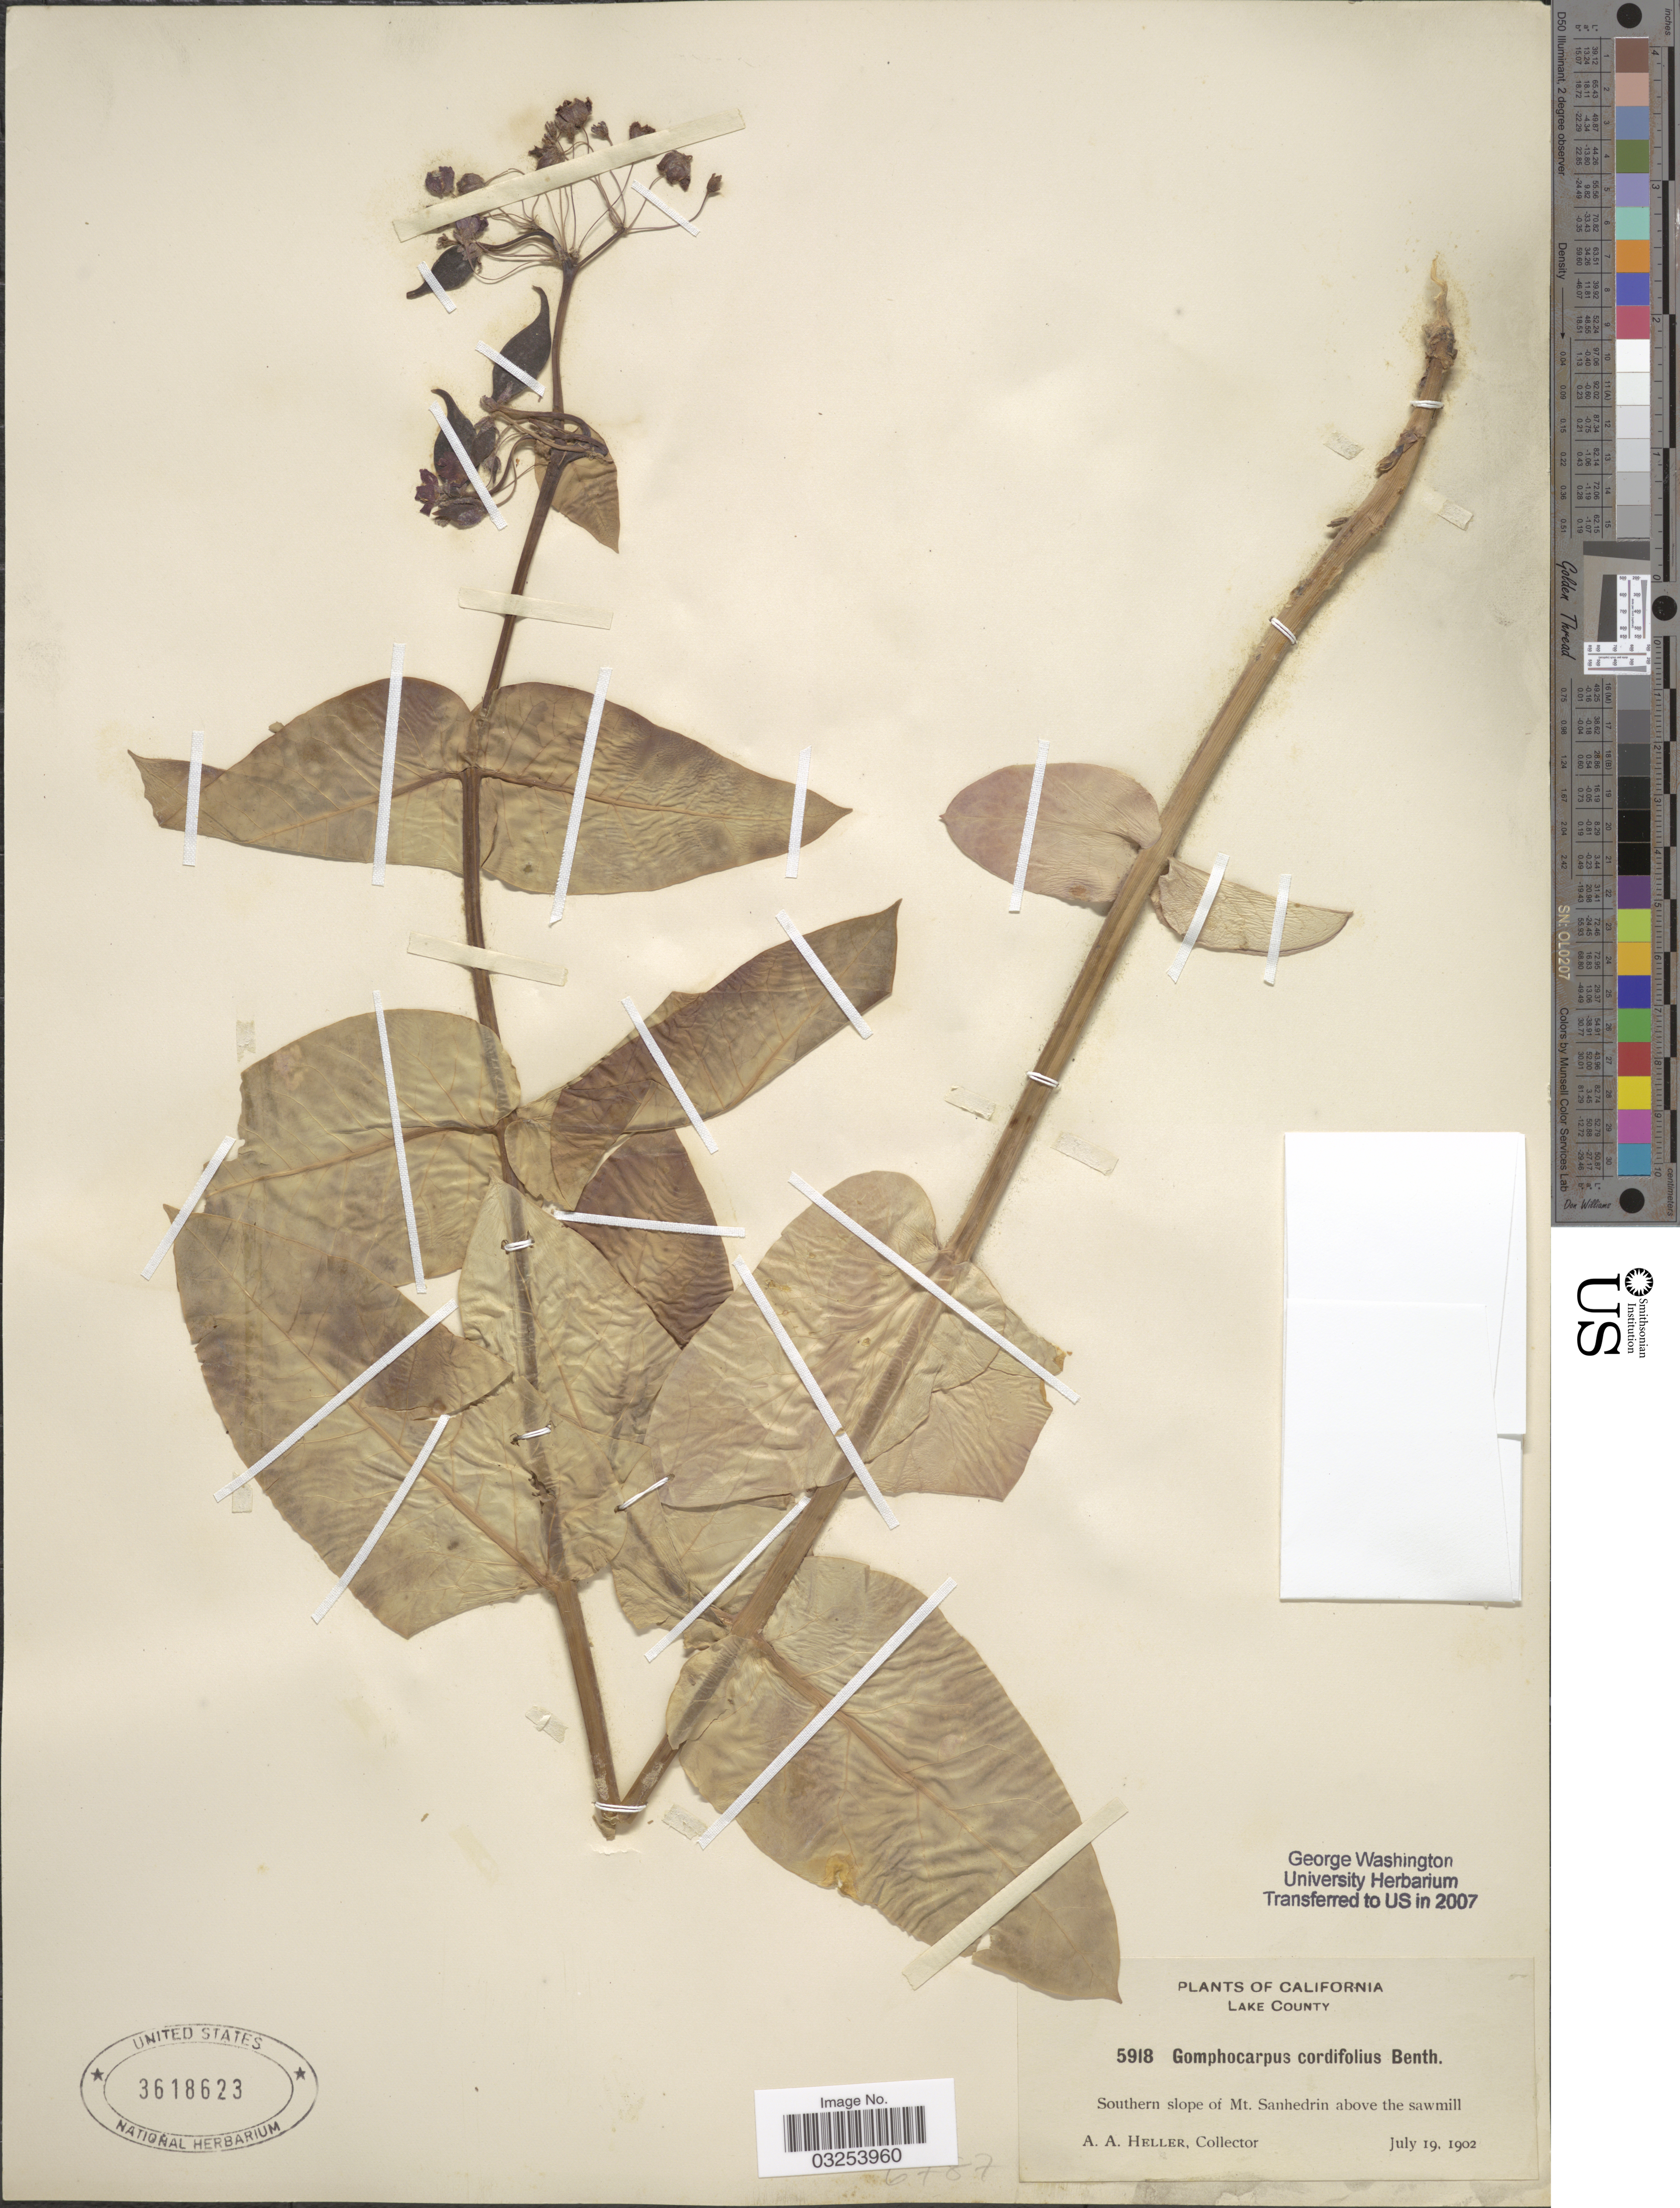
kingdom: Plantae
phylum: Tracheophyta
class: Magnoliopsida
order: Gentianales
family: Apocynaceae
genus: Asclepias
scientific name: Asclepias cordifolia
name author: (Benth.) Jeps.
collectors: A. A. Heller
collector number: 5918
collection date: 1902-07-19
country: United States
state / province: California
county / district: Lake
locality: Lake County. Southern slope of Mt. Sanhedrin above the sawmill.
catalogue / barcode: US 3618623